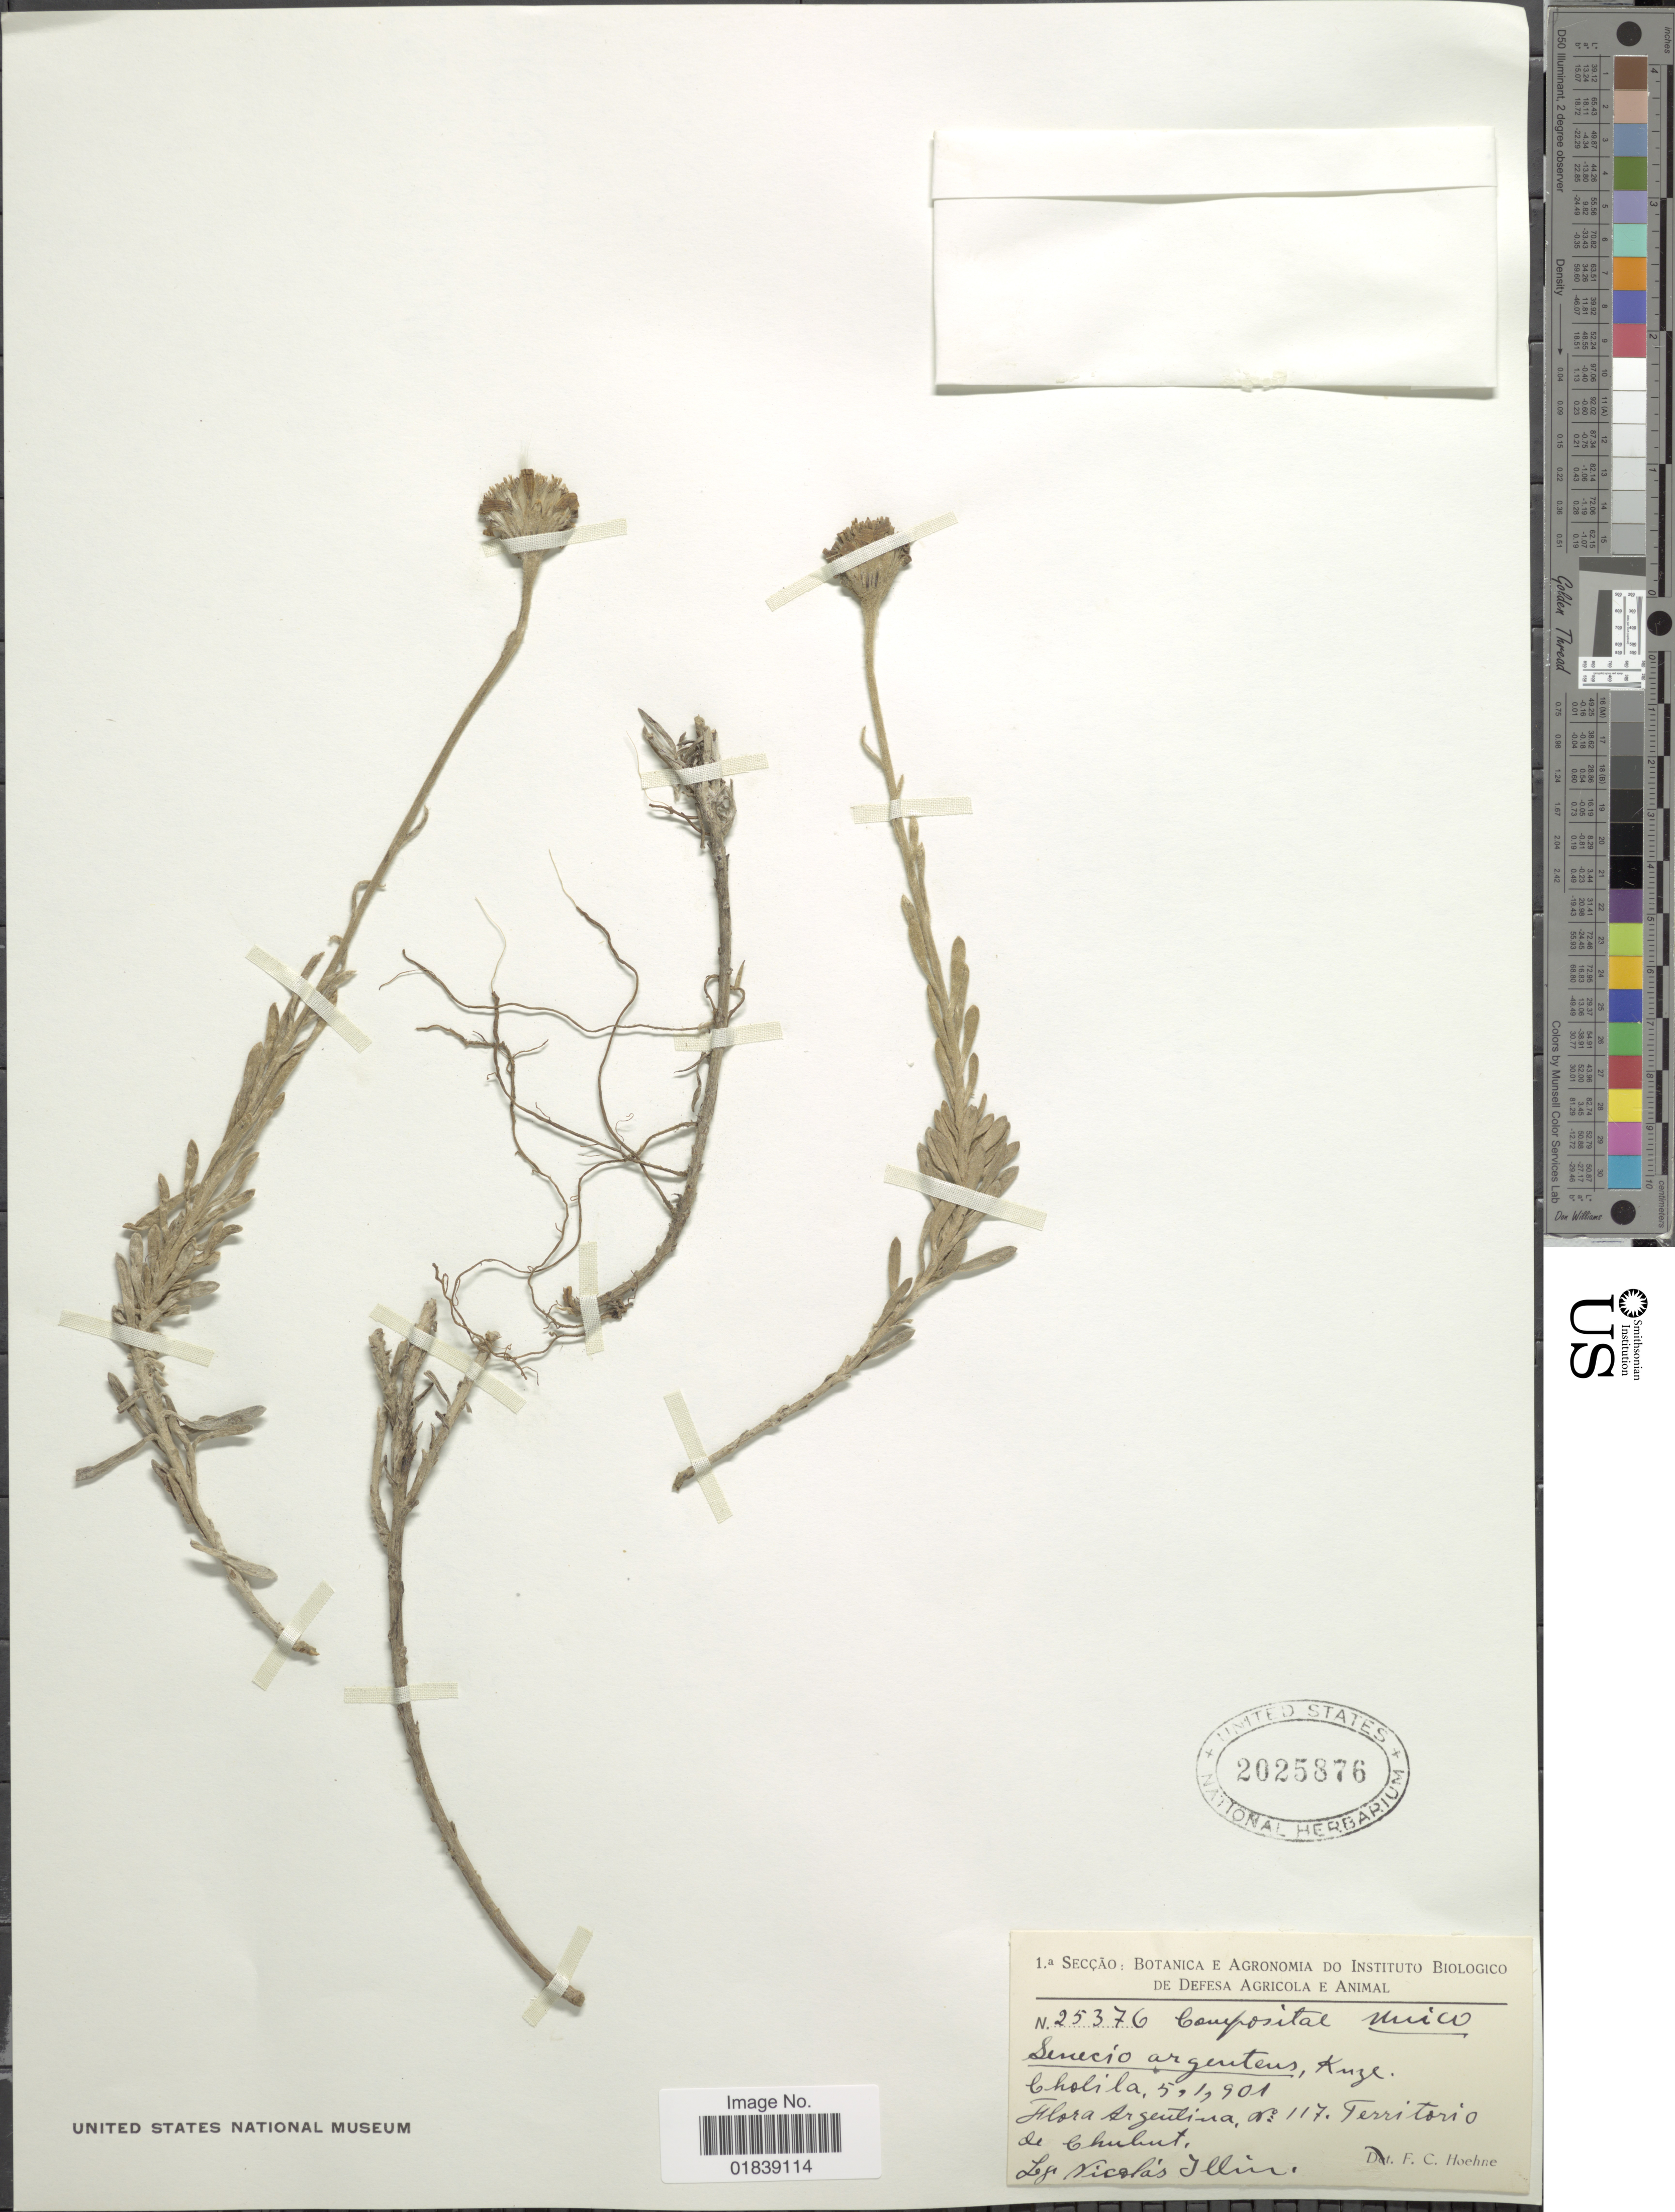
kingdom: Plantae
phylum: Tracheophyta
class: Magnoliopsida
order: Asterales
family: Asteraceae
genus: Senecio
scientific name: Senecio argenteus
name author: Kunze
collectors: N. Illin & F. C. Hoehne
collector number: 117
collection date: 1901-01-05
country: Argentina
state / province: Chubut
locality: Cholila.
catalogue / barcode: US 2025876